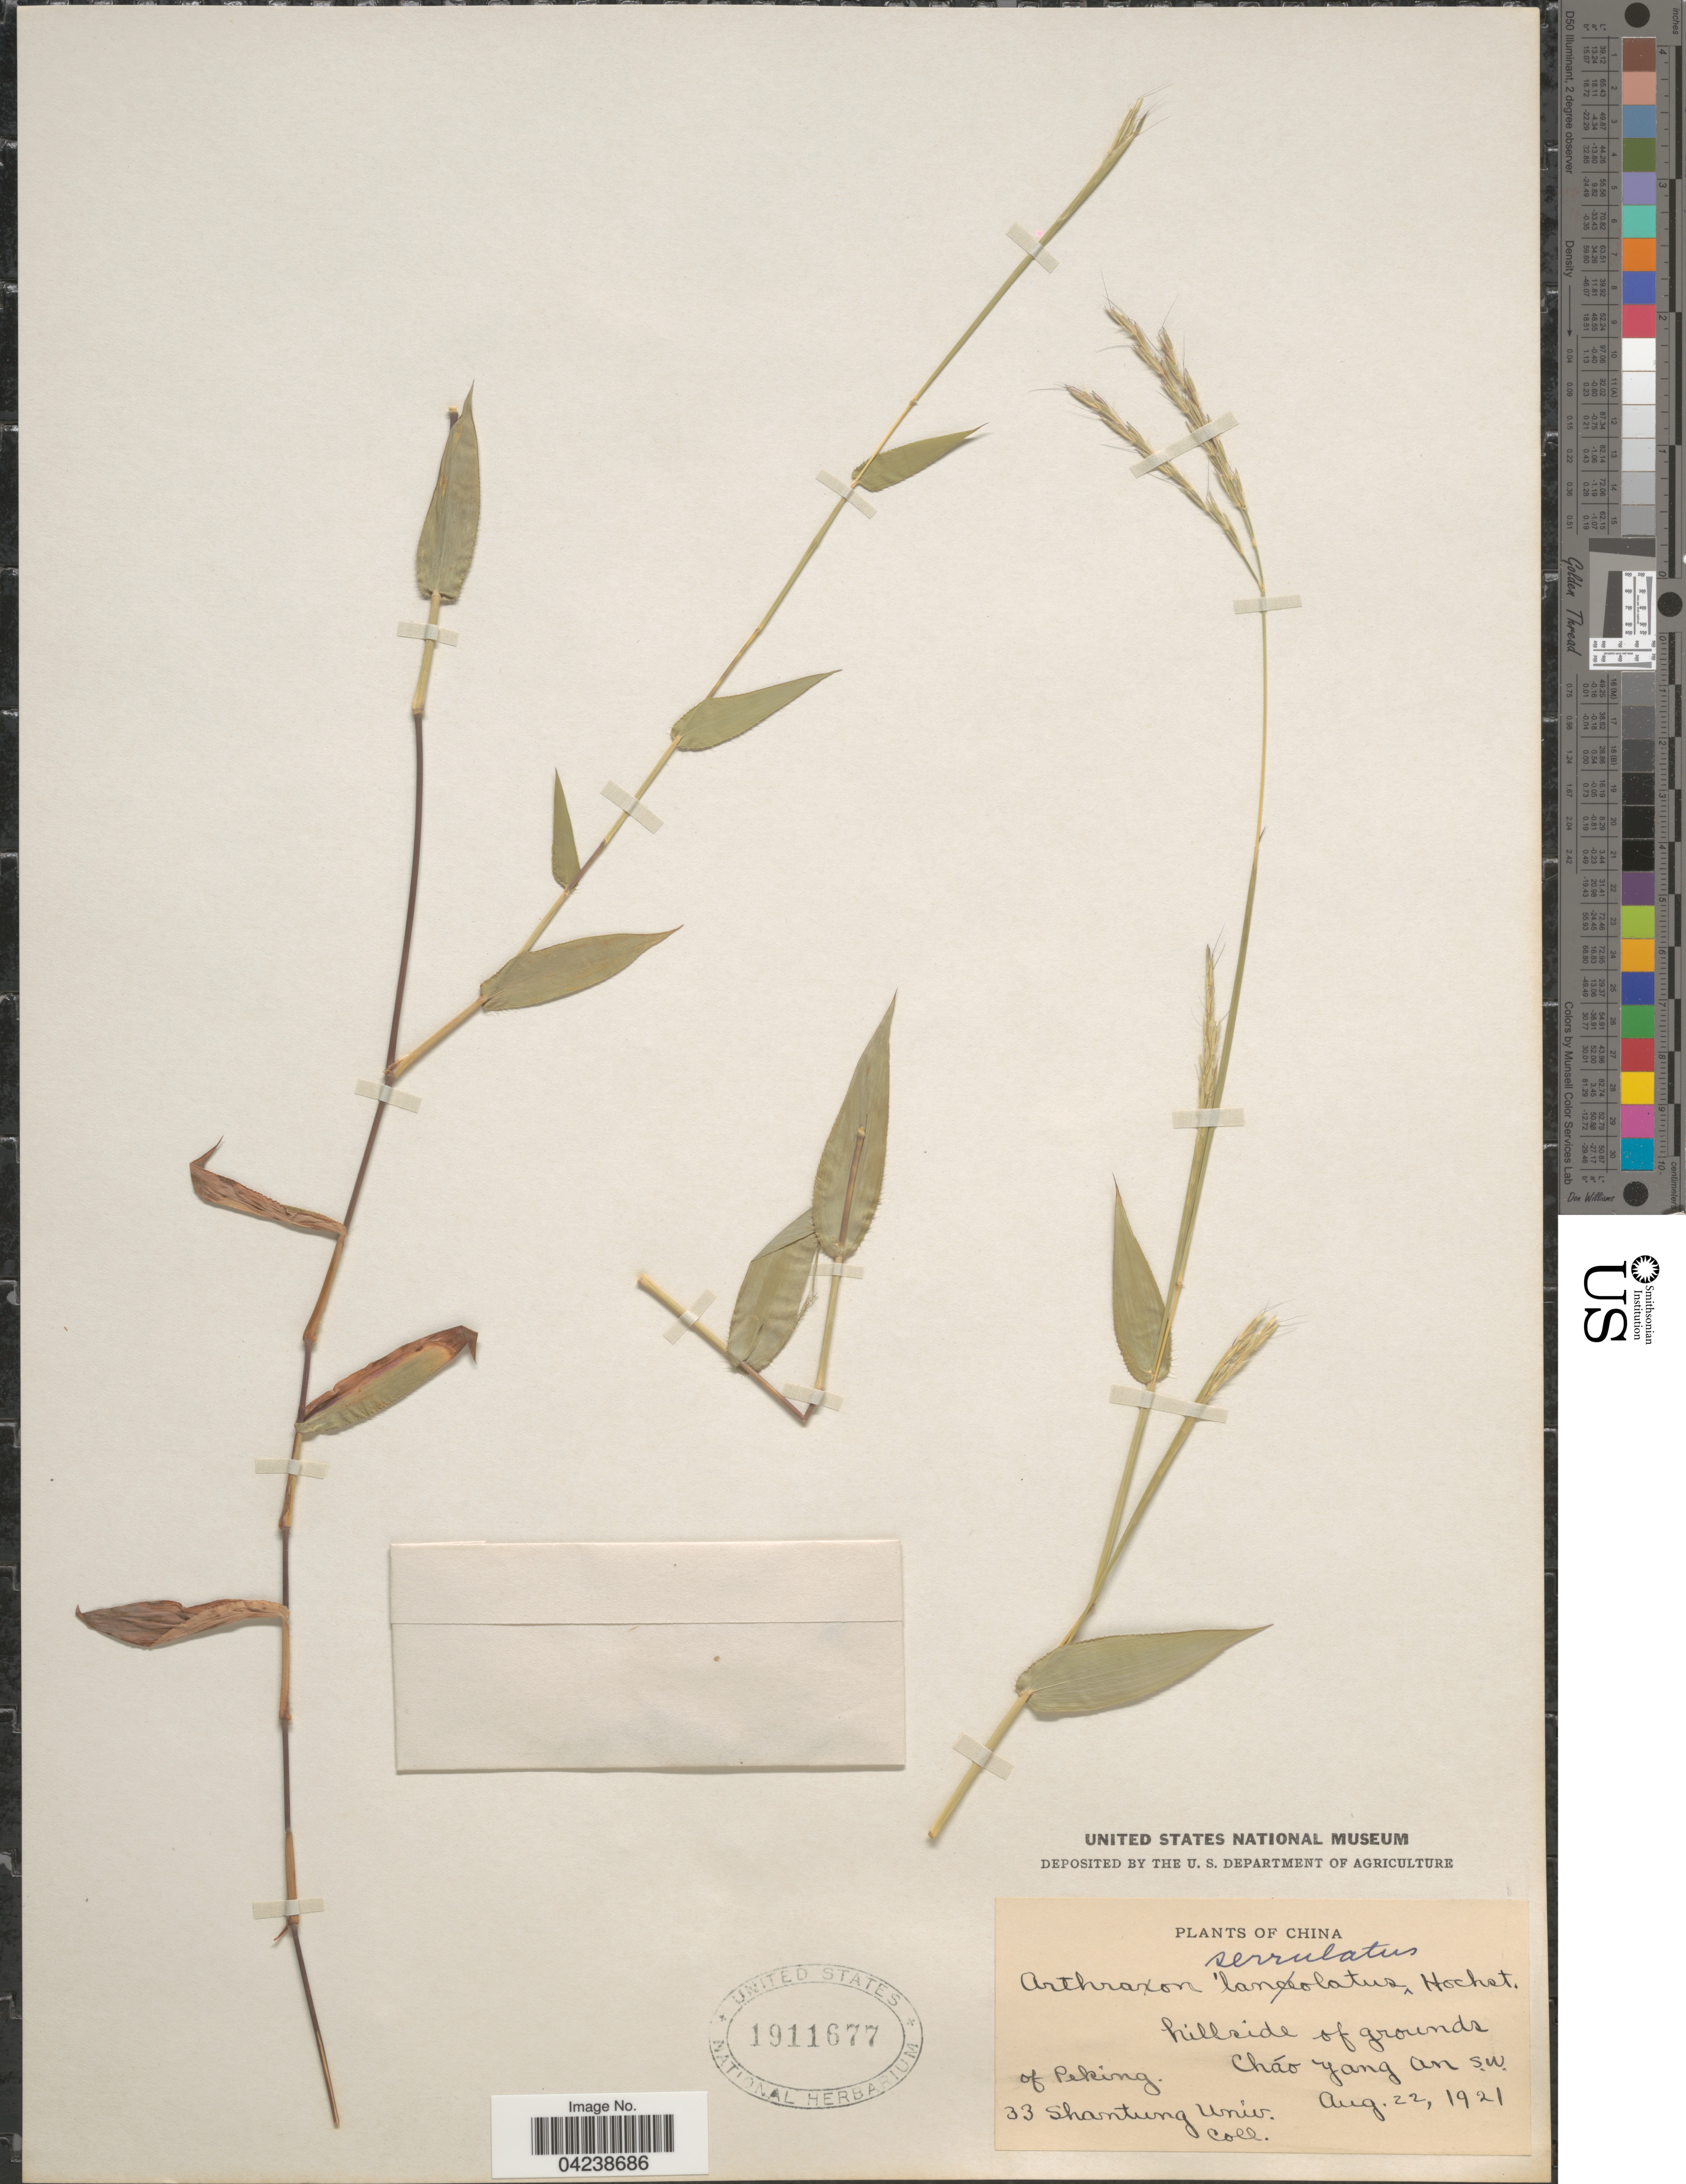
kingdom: Plantae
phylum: Tracheophyta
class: Liliopsida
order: Poales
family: Poaceae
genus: Arthraxon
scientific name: Arthraxon prionodes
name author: (Steud.) Dandy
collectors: Shantung University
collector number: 33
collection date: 1921-08-22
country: China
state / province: Beijing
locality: Hillside of grounds of Peking. Cháo Yang An S.W.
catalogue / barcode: US 1911677